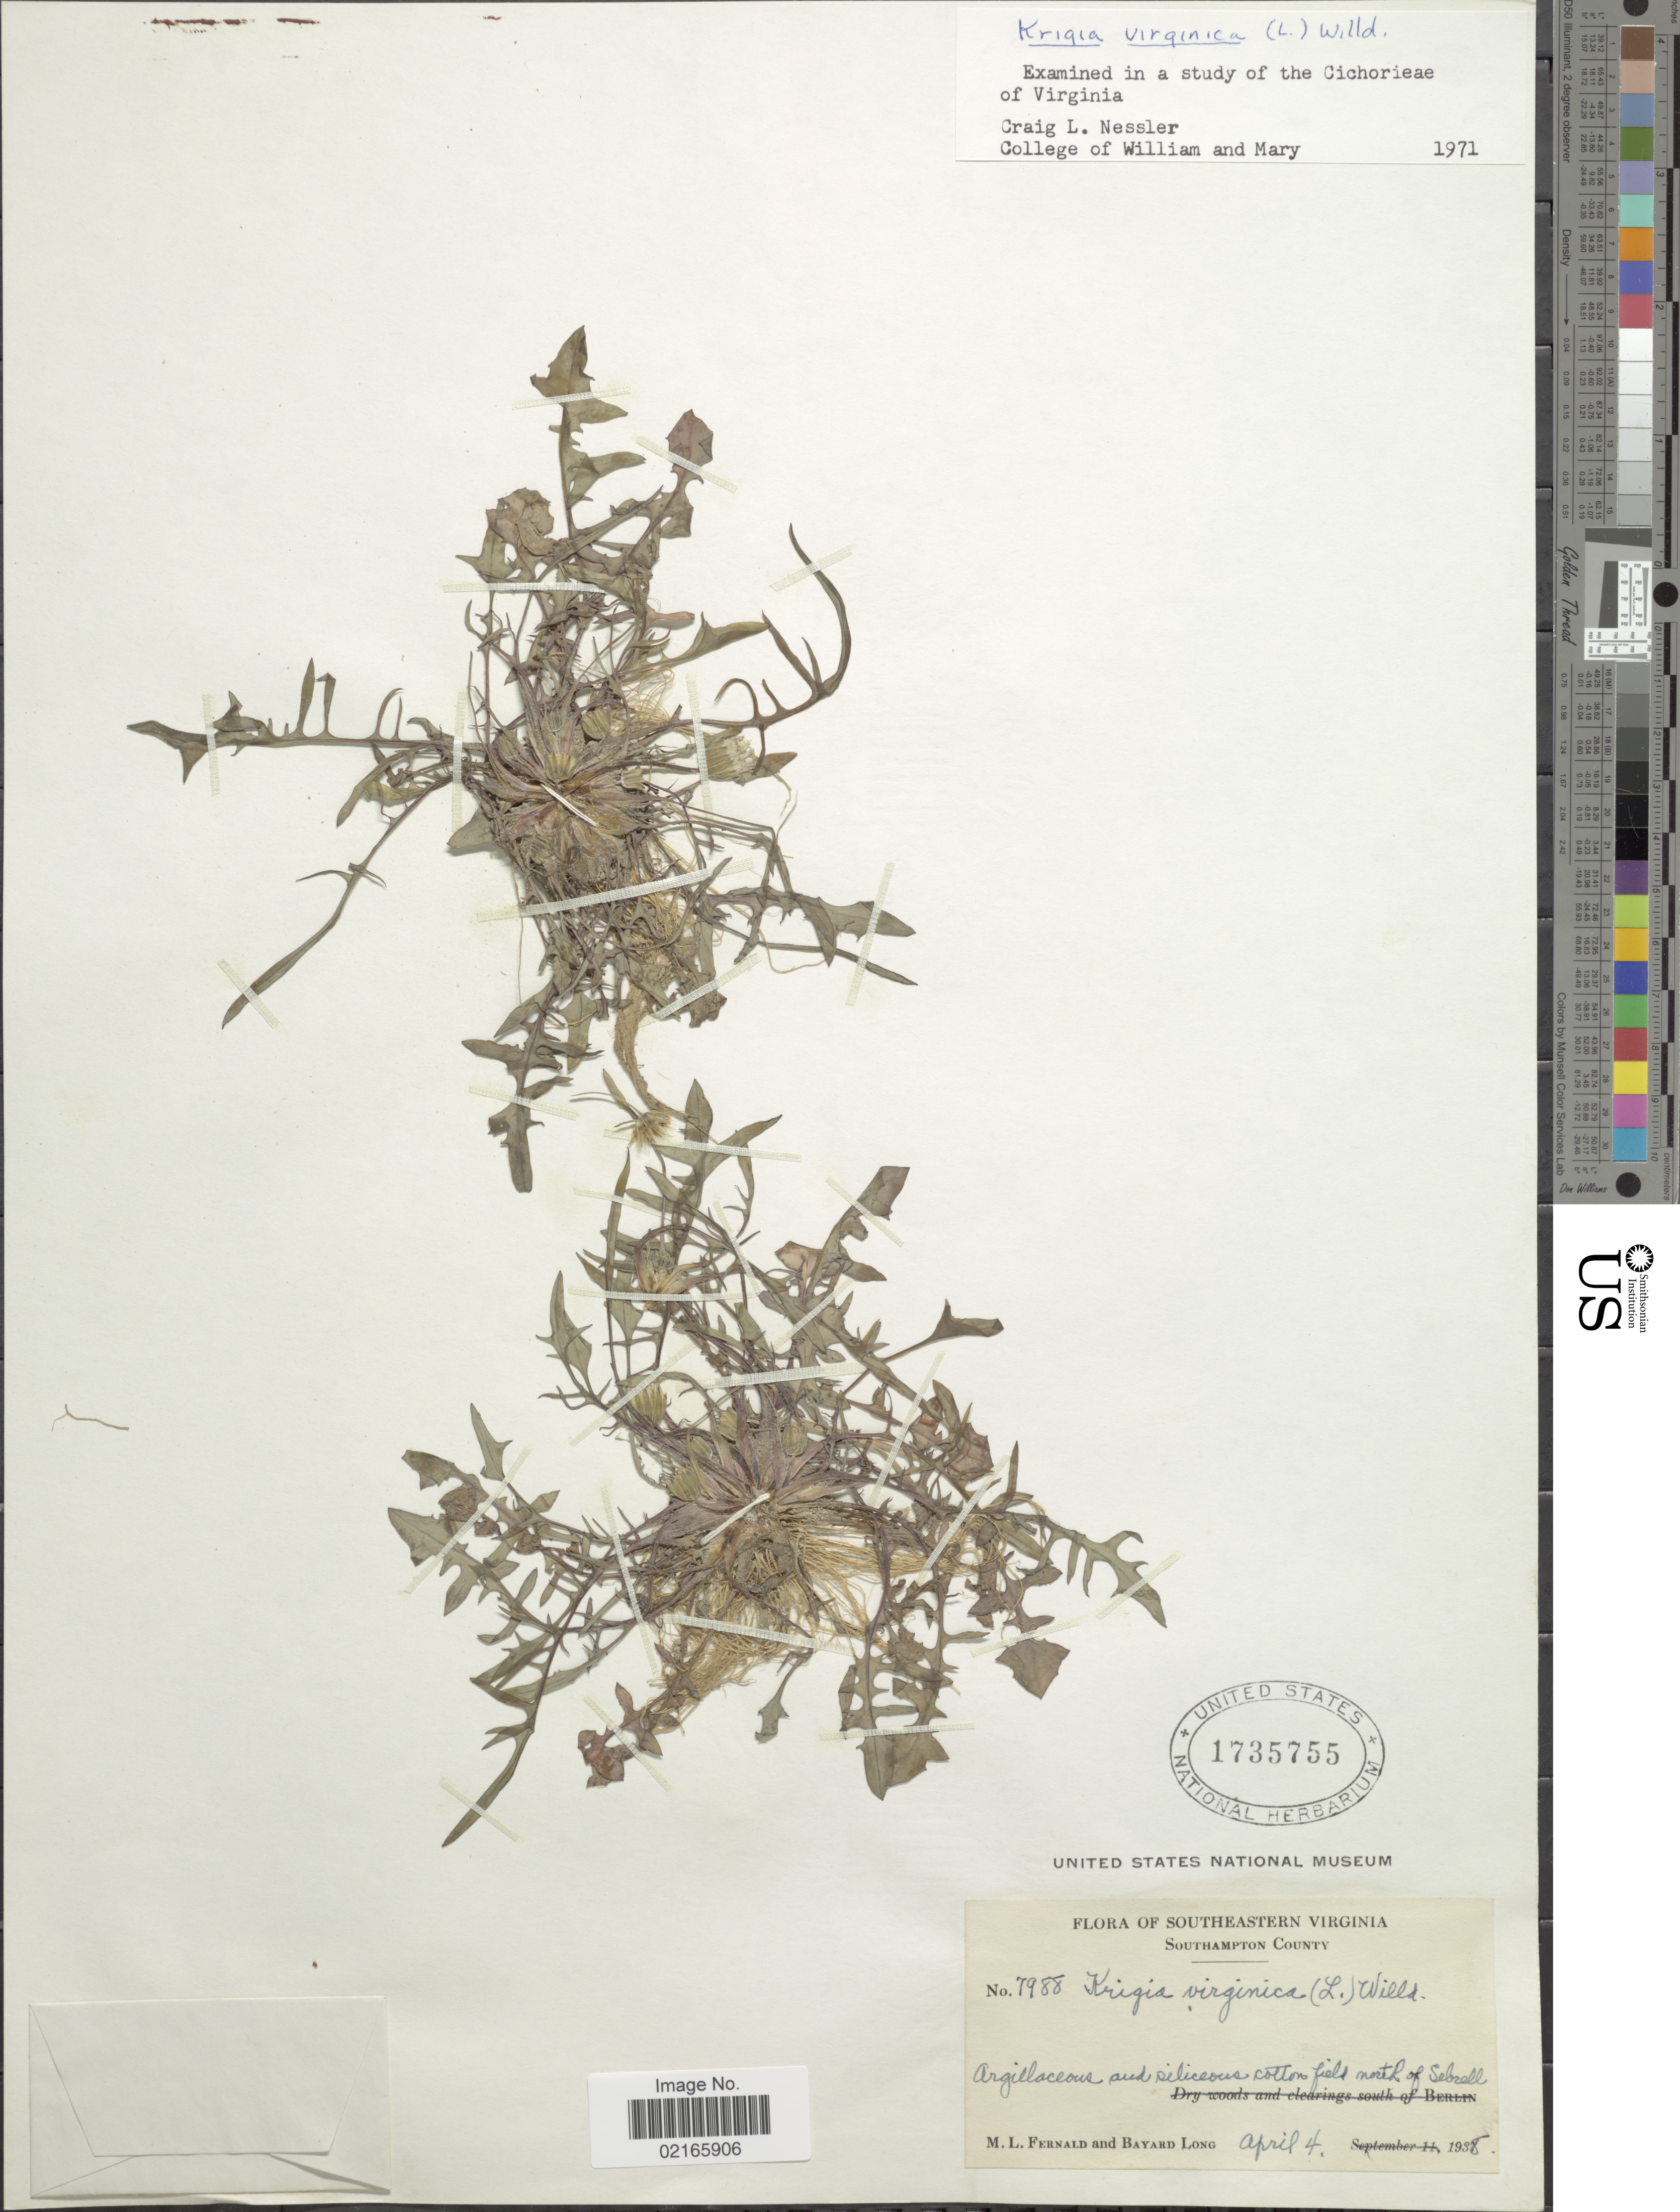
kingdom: Plantae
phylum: Tracheophyta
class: Magnoliopsida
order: Asterales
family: Asteraceae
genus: Krigia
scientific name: Krigia virginica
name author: (L.) Willd.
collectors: M. L. Fernald & B. Long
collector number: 7988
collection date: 1938-04-04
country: United States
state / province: Virginia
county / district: Southampton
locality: Southeastern Virginia, Southampton County, Argillaceous and siliceous cotton field north of Sebrell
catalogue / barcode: US 1735755